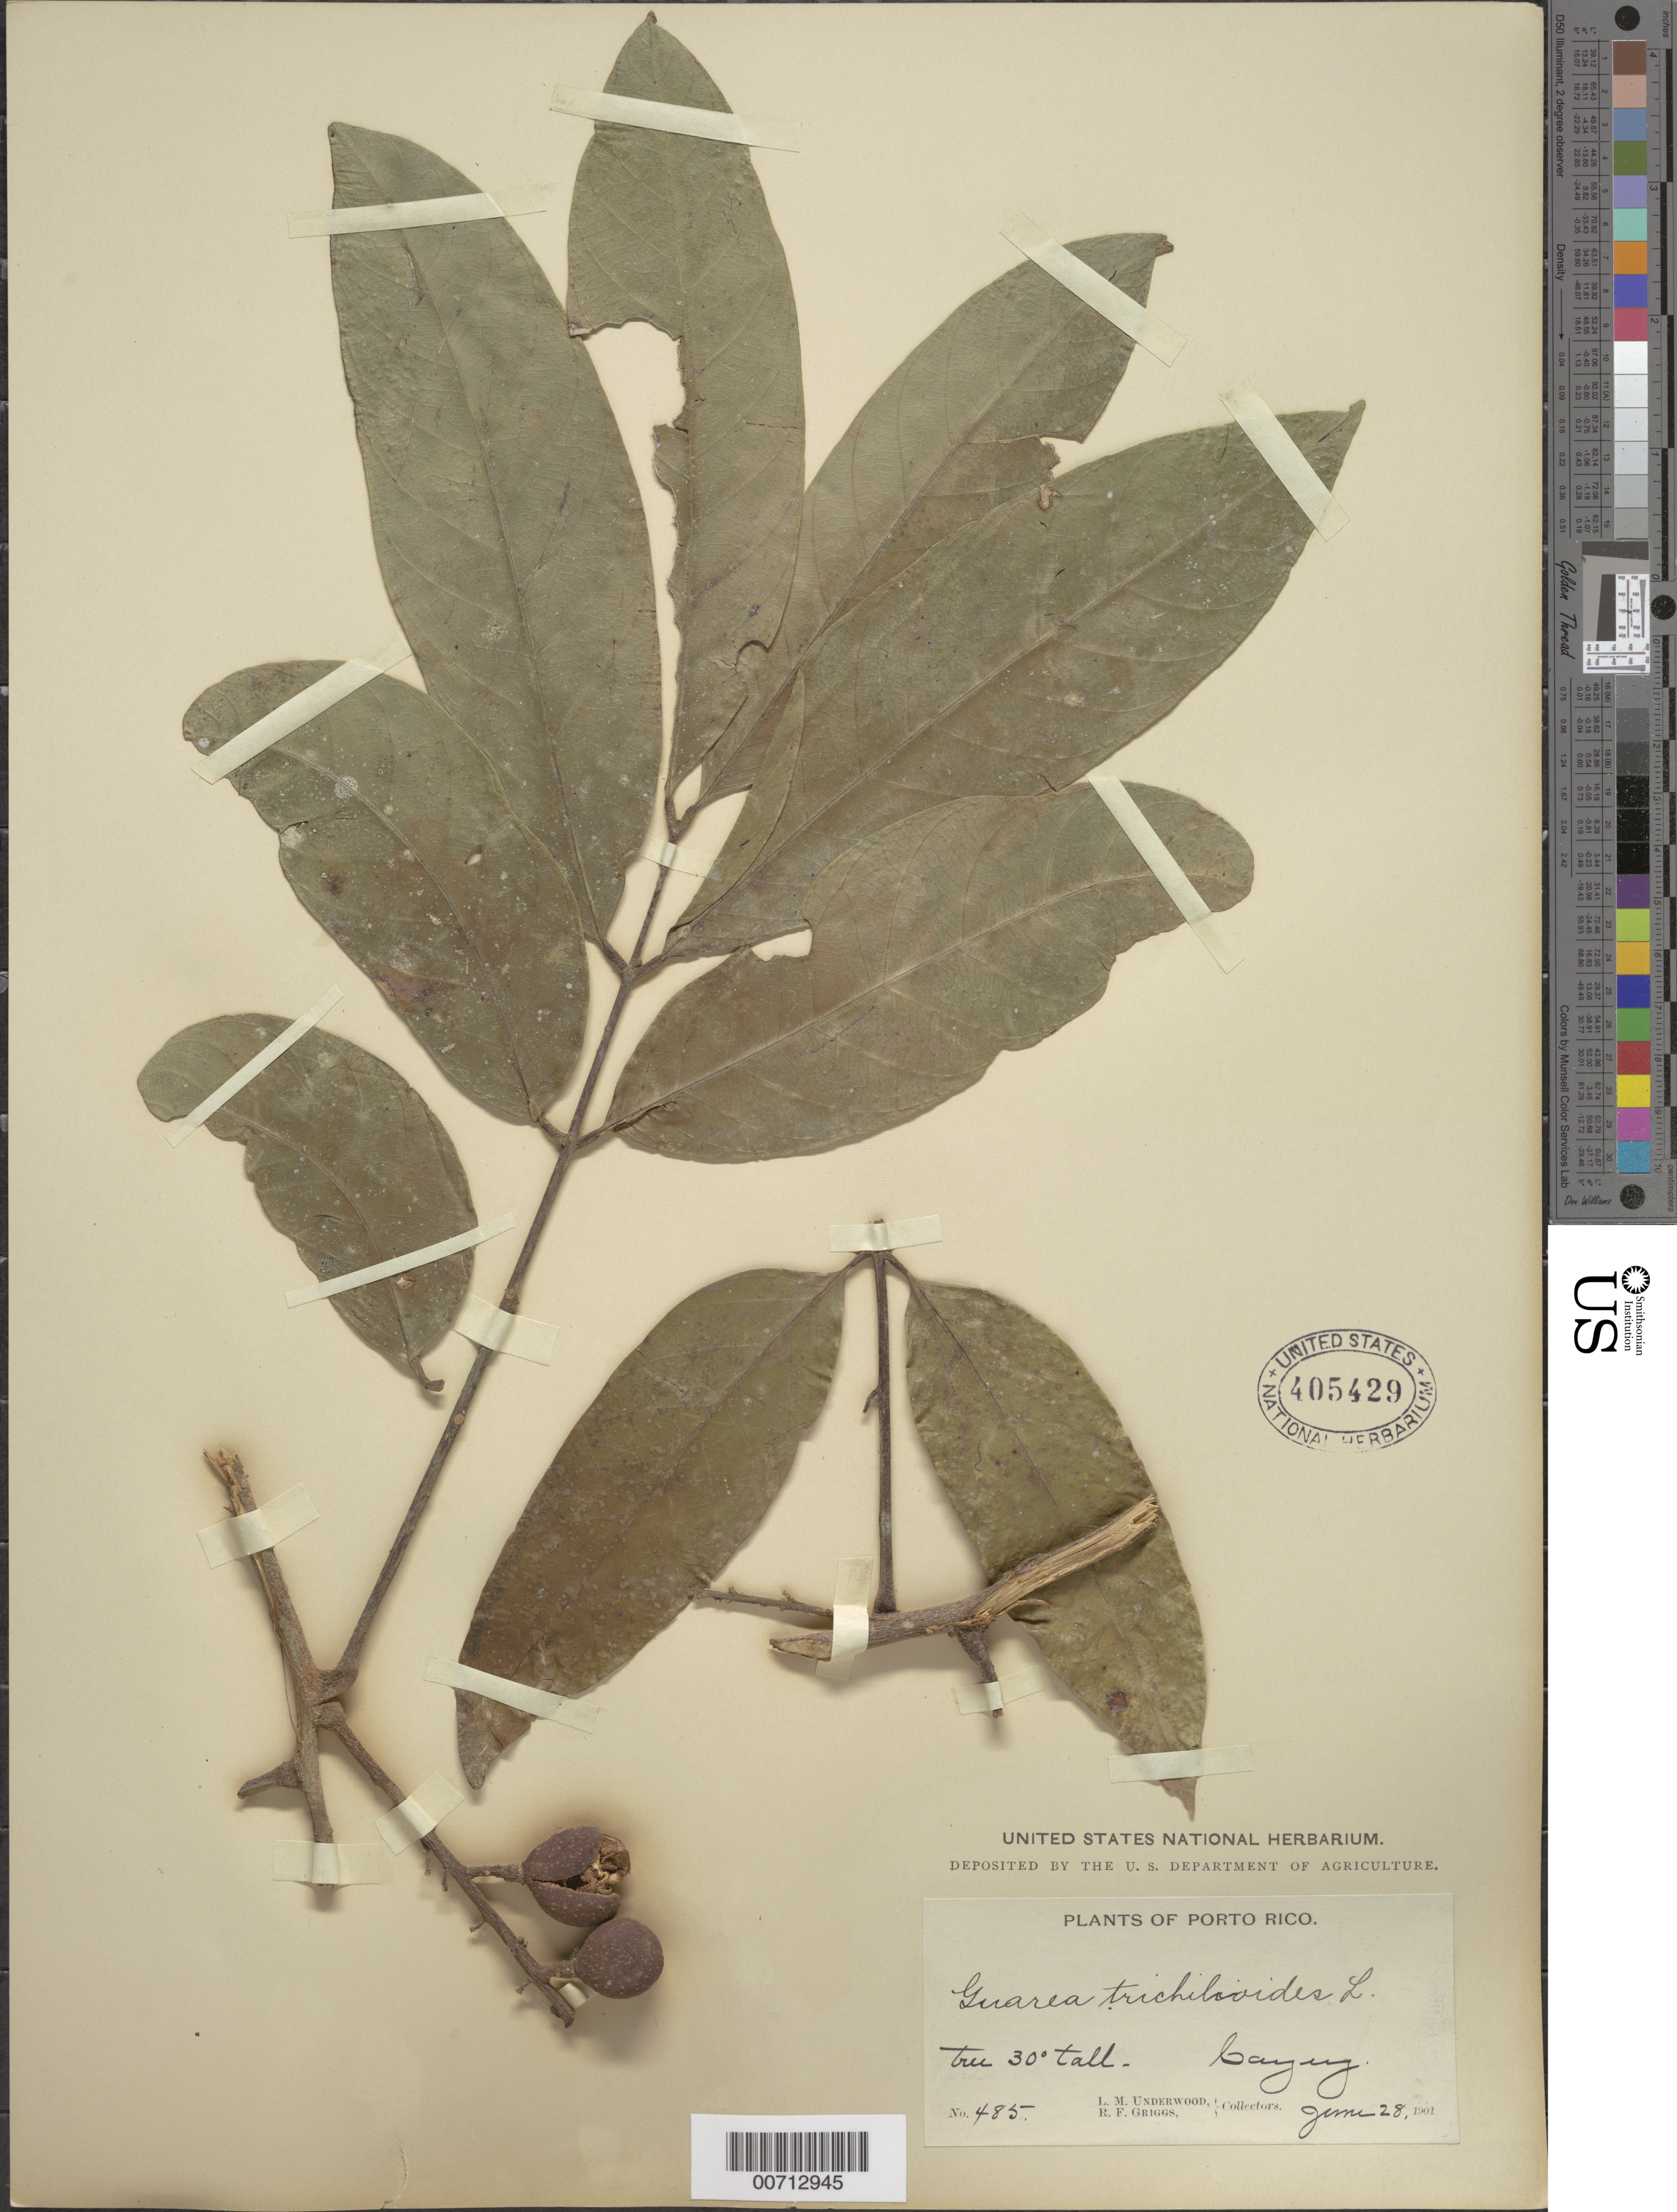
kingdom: Plantae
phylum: Tracheophyta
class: Magnoliopsida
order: Sapindales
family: Meliaceae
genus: Guarea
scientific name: Guarea trichilioides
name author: L.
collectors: L. M. Underwood & R. F. Griggs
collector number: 485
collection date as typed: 28 Jun 1901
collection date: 1901-06-28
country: Puerto Rico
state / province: Cayey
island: Greater Antilles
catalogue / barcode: US 405429